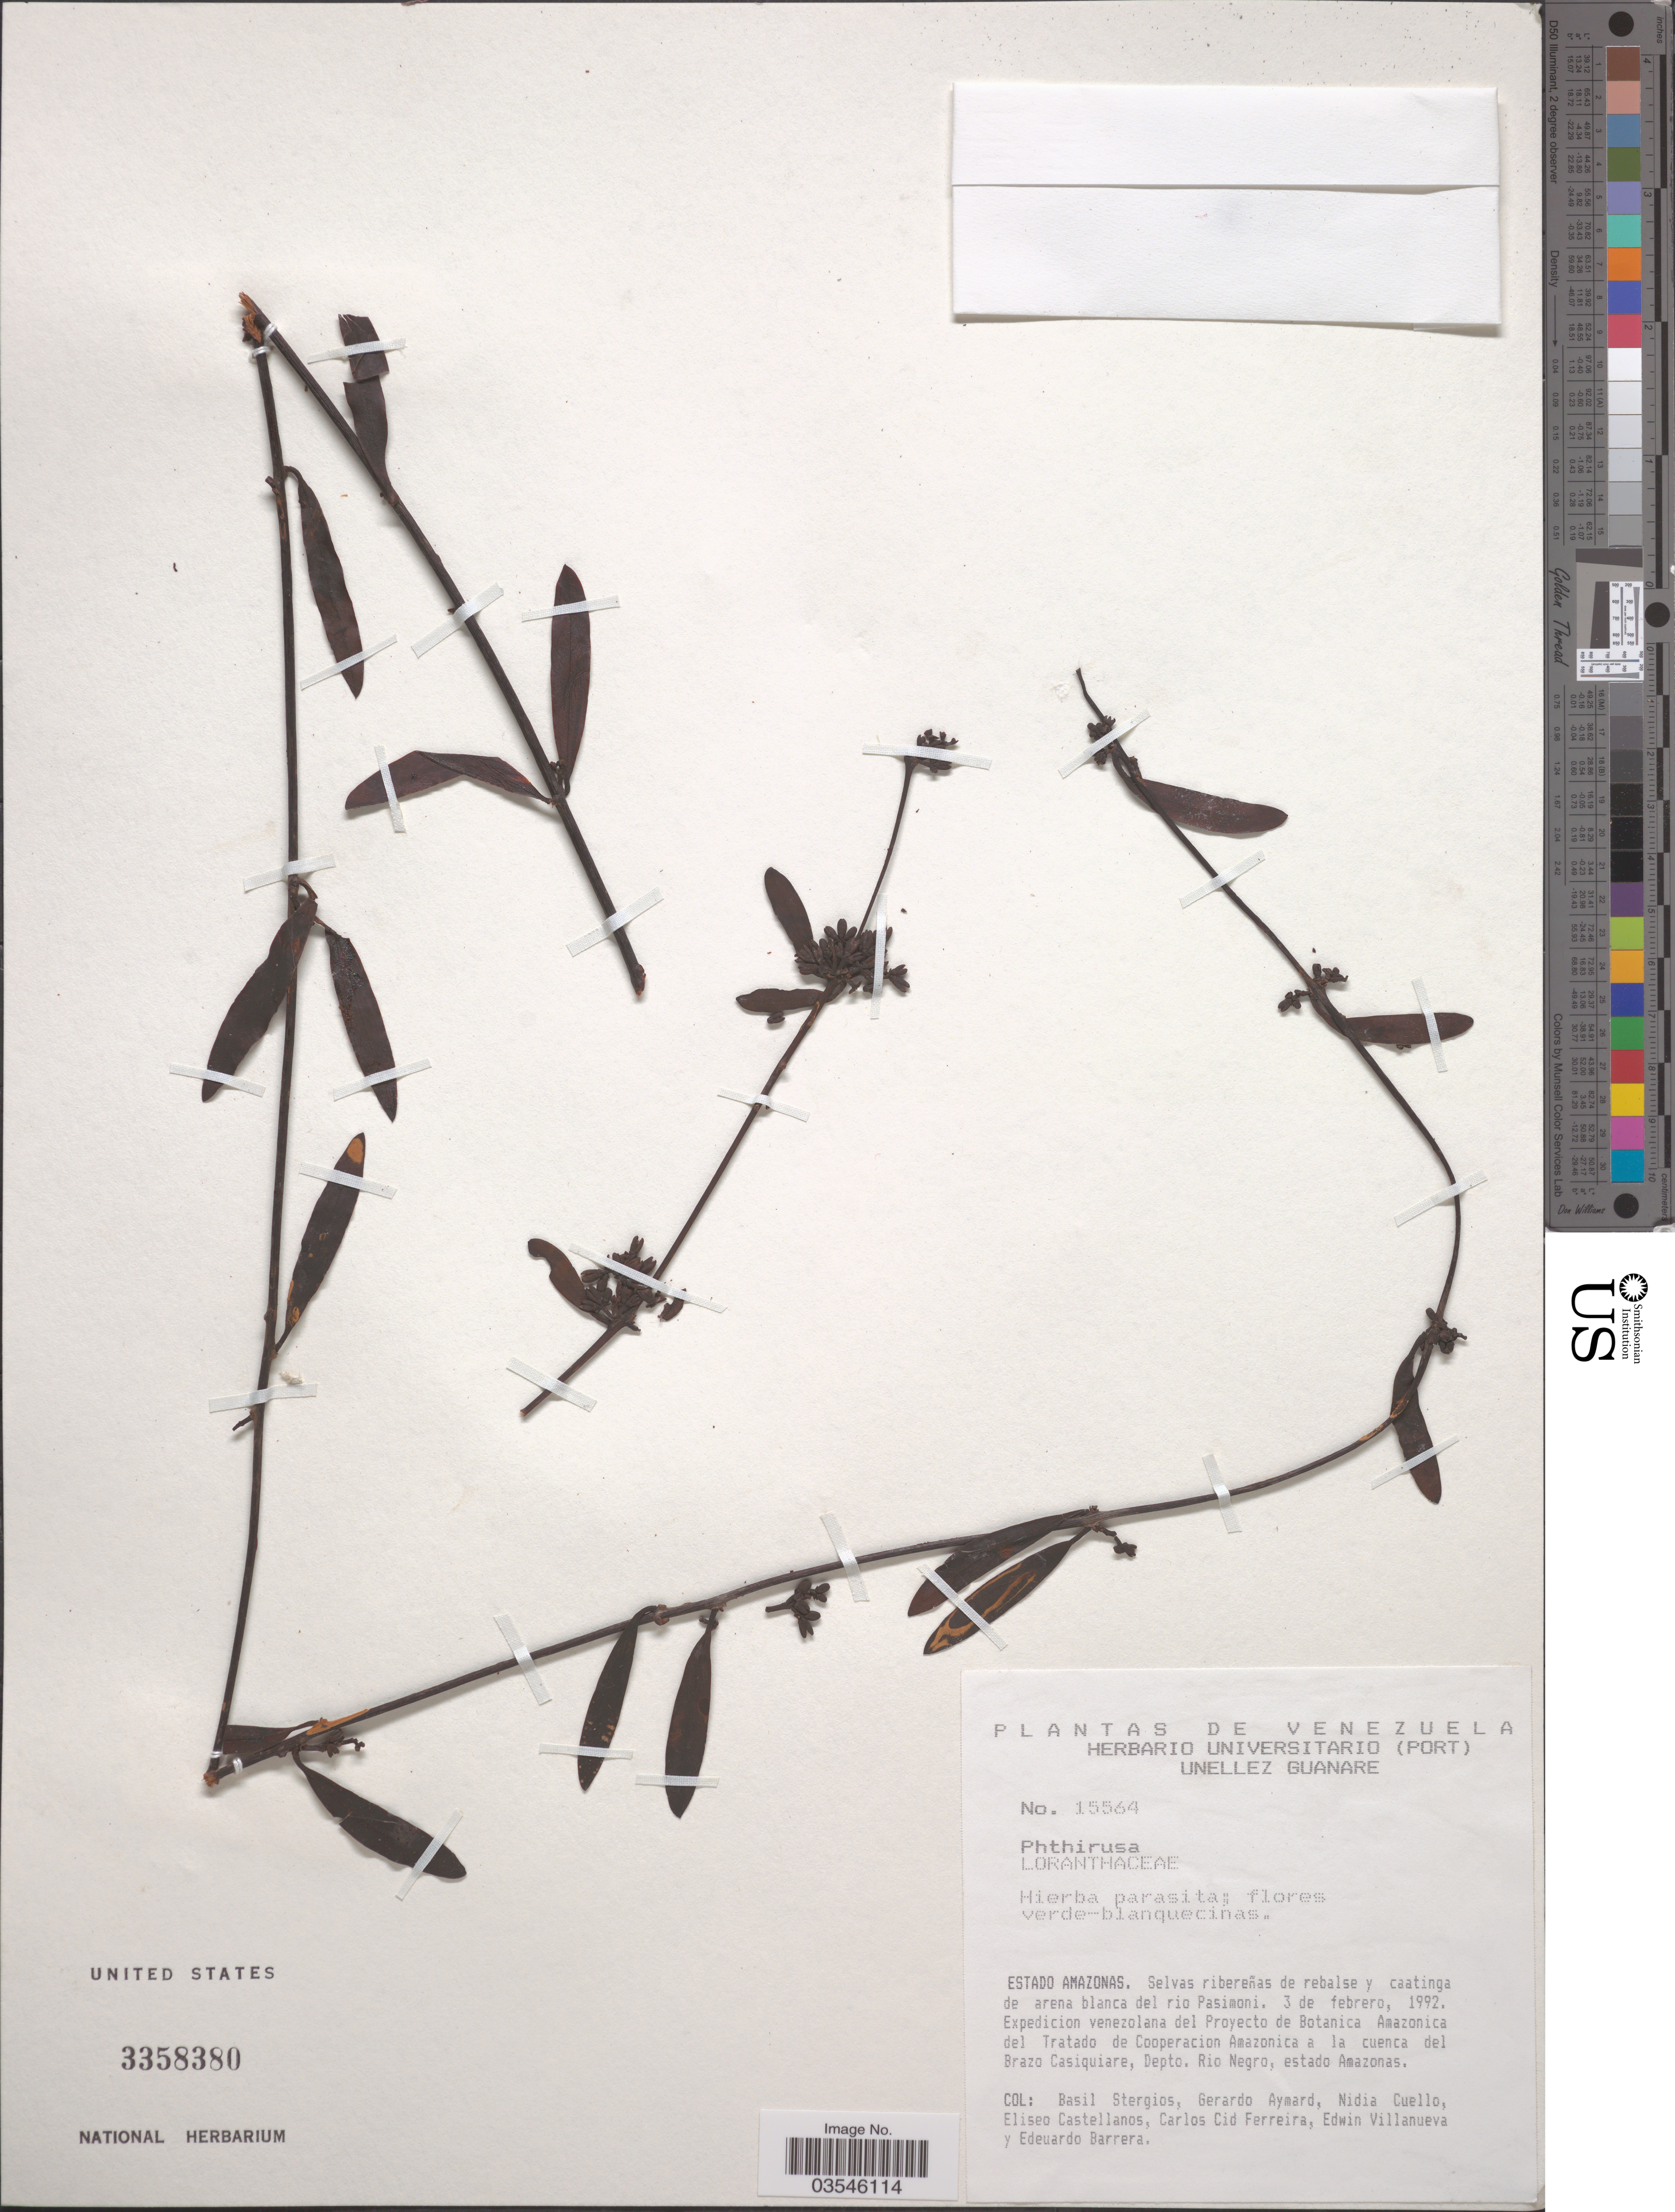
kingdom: Plantae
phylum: Tracheophyta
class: Magnoliopsida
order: Santalales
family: Loranthaceae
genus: Passovia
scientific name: Passovia stenophylla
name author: (Eichler) Tiegh.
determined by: Caraballo-Ortiz, Marcos A., (MISS), University of Mississippi (UNITED STATES)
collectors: B. G. Stergios, G. A. Aymard, N. L. Cuello, E. Castellanos, C. A. Cid Ferreira, E. Villanueva & E. Barrera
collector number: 15564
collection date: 1992-02-03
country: Venezuela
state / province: Amazonas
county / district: Río Negro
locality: Rio Pasimoni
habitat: Selvas ribereñas de rebalse y caatinga de arena blanca del rio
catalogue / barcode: US 3358380